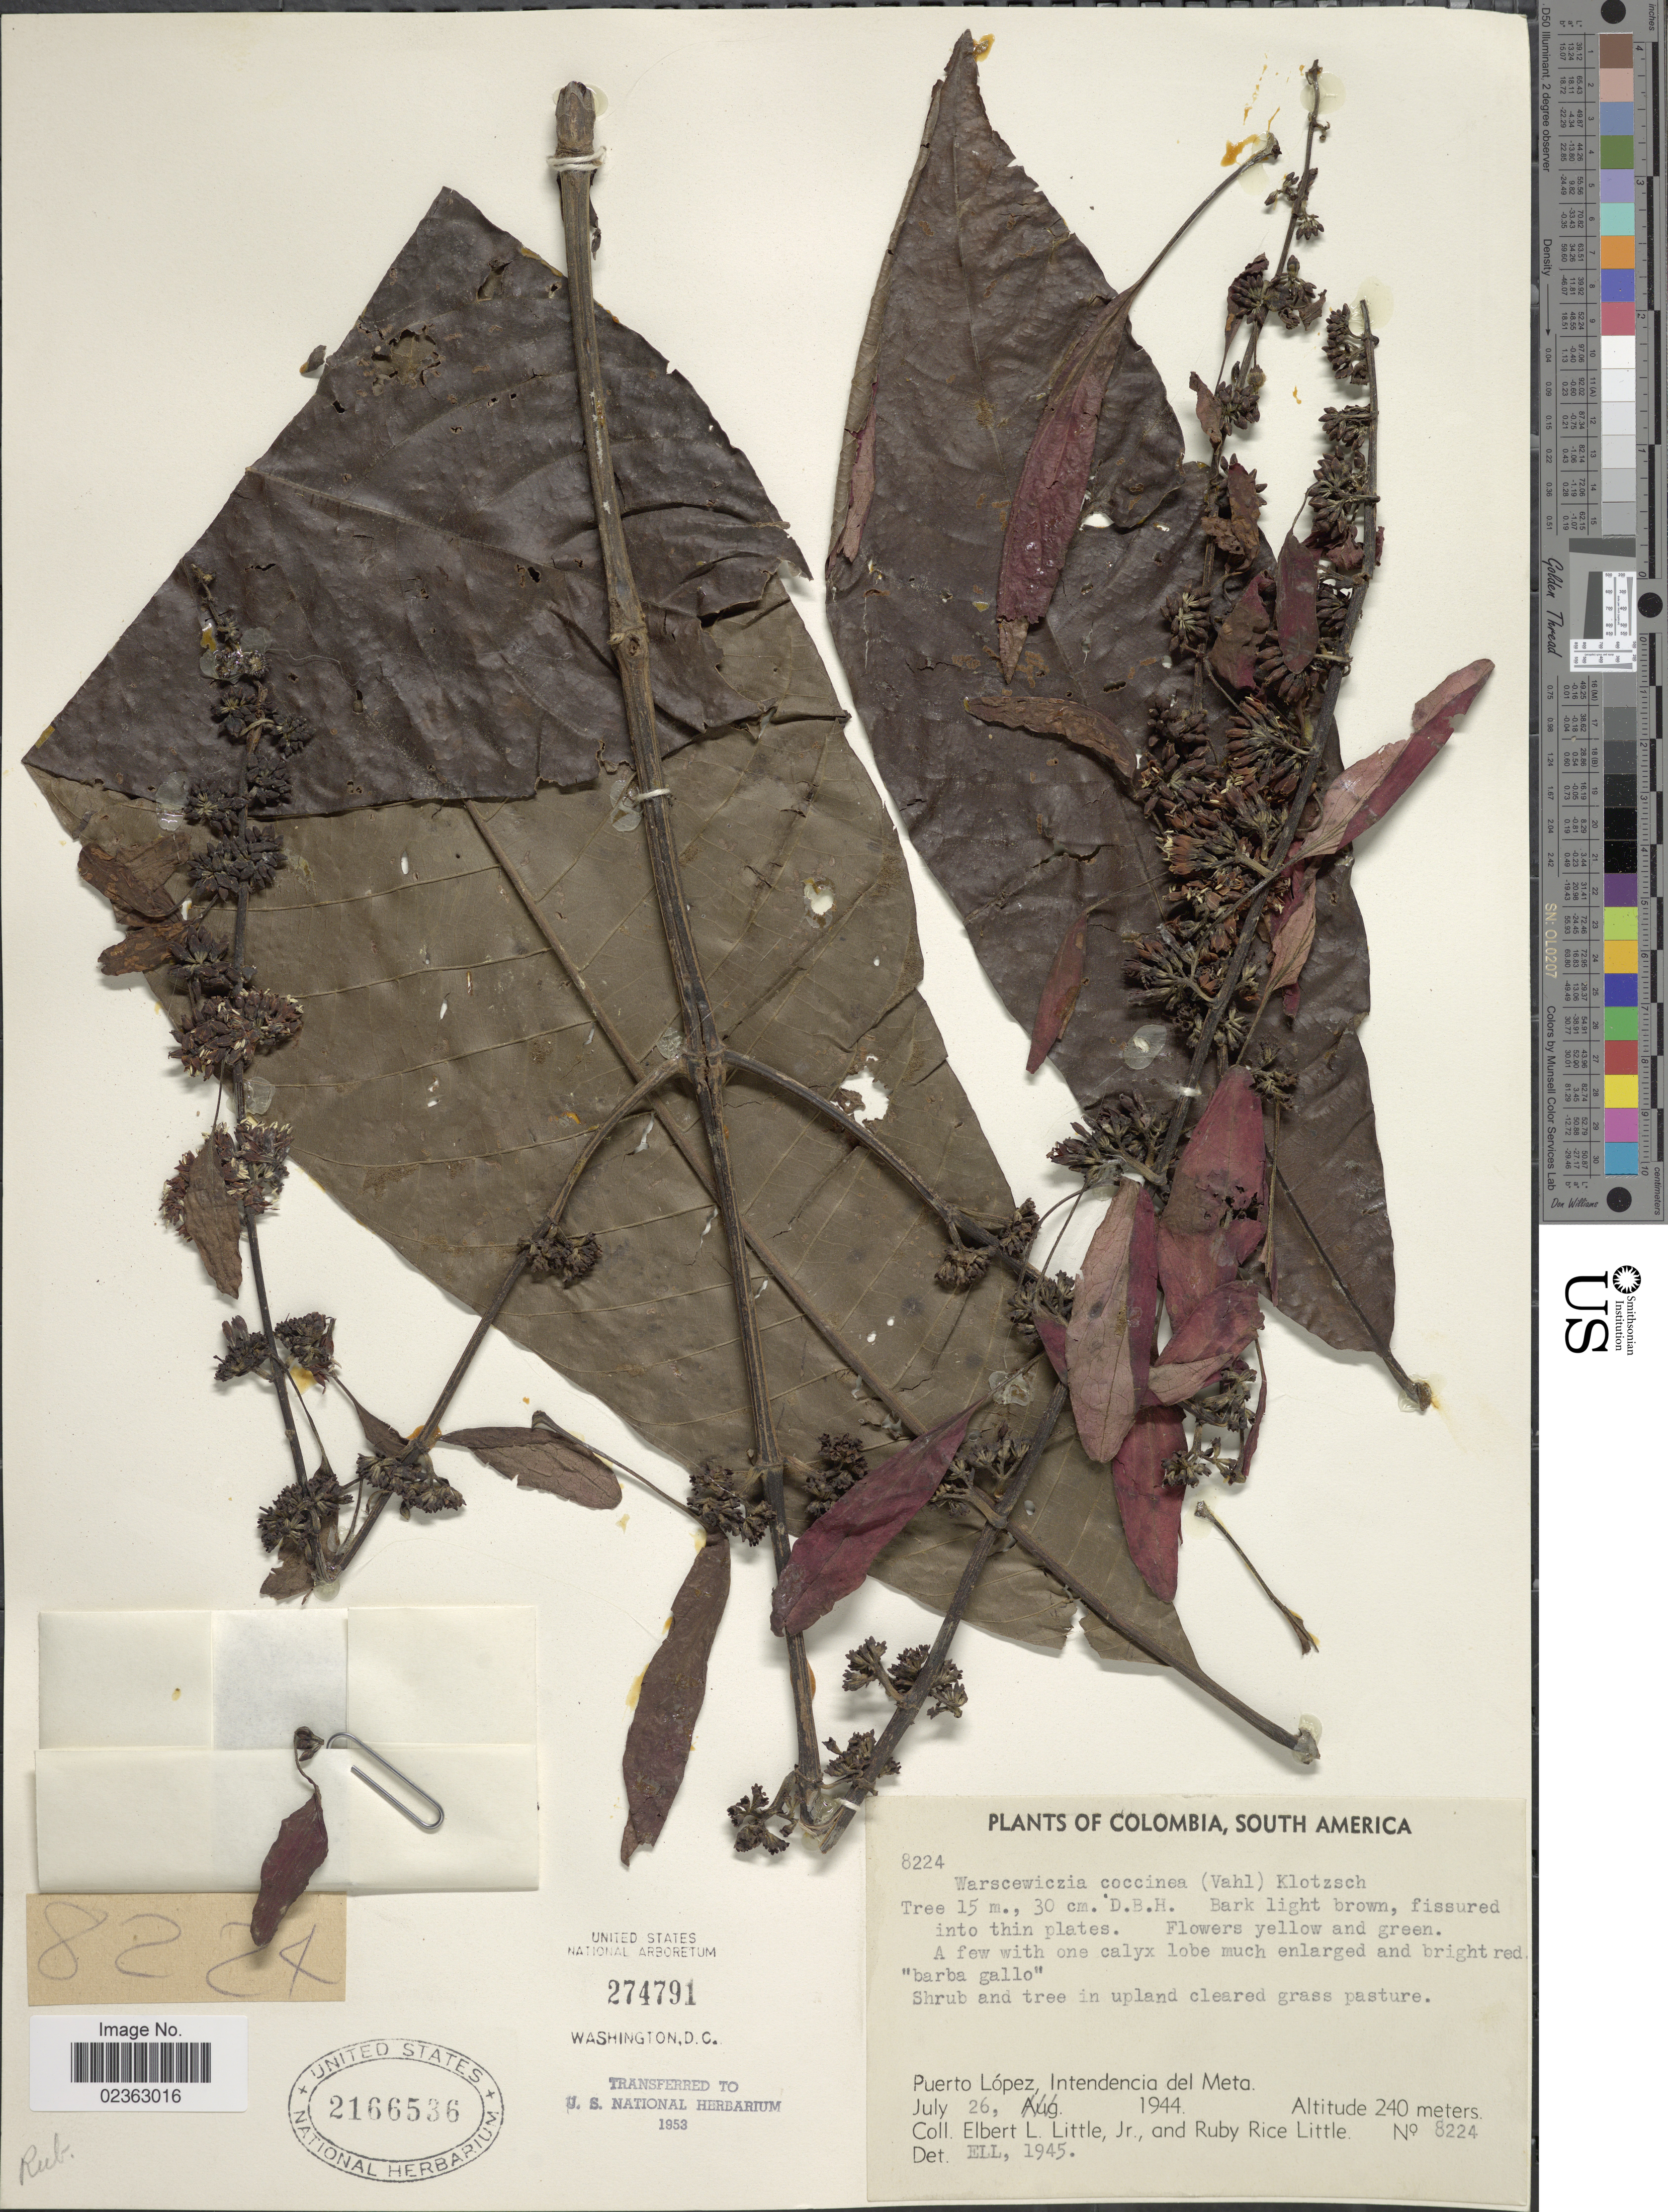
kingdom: Plantae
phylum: Tracheophyta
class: Magnoliopsida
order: Gentianales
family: Rubiaceae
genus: Warszewiczia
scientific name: Warszewiczia coccinea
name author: (Vahl) Klotzsch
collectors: E. L. Little & R. R. Little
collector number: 8224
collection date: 1944-07-26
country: Colombia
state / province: Meta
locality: Puerto Lopez, Intendencia del Meta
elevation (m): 240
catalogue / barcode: US 2165536